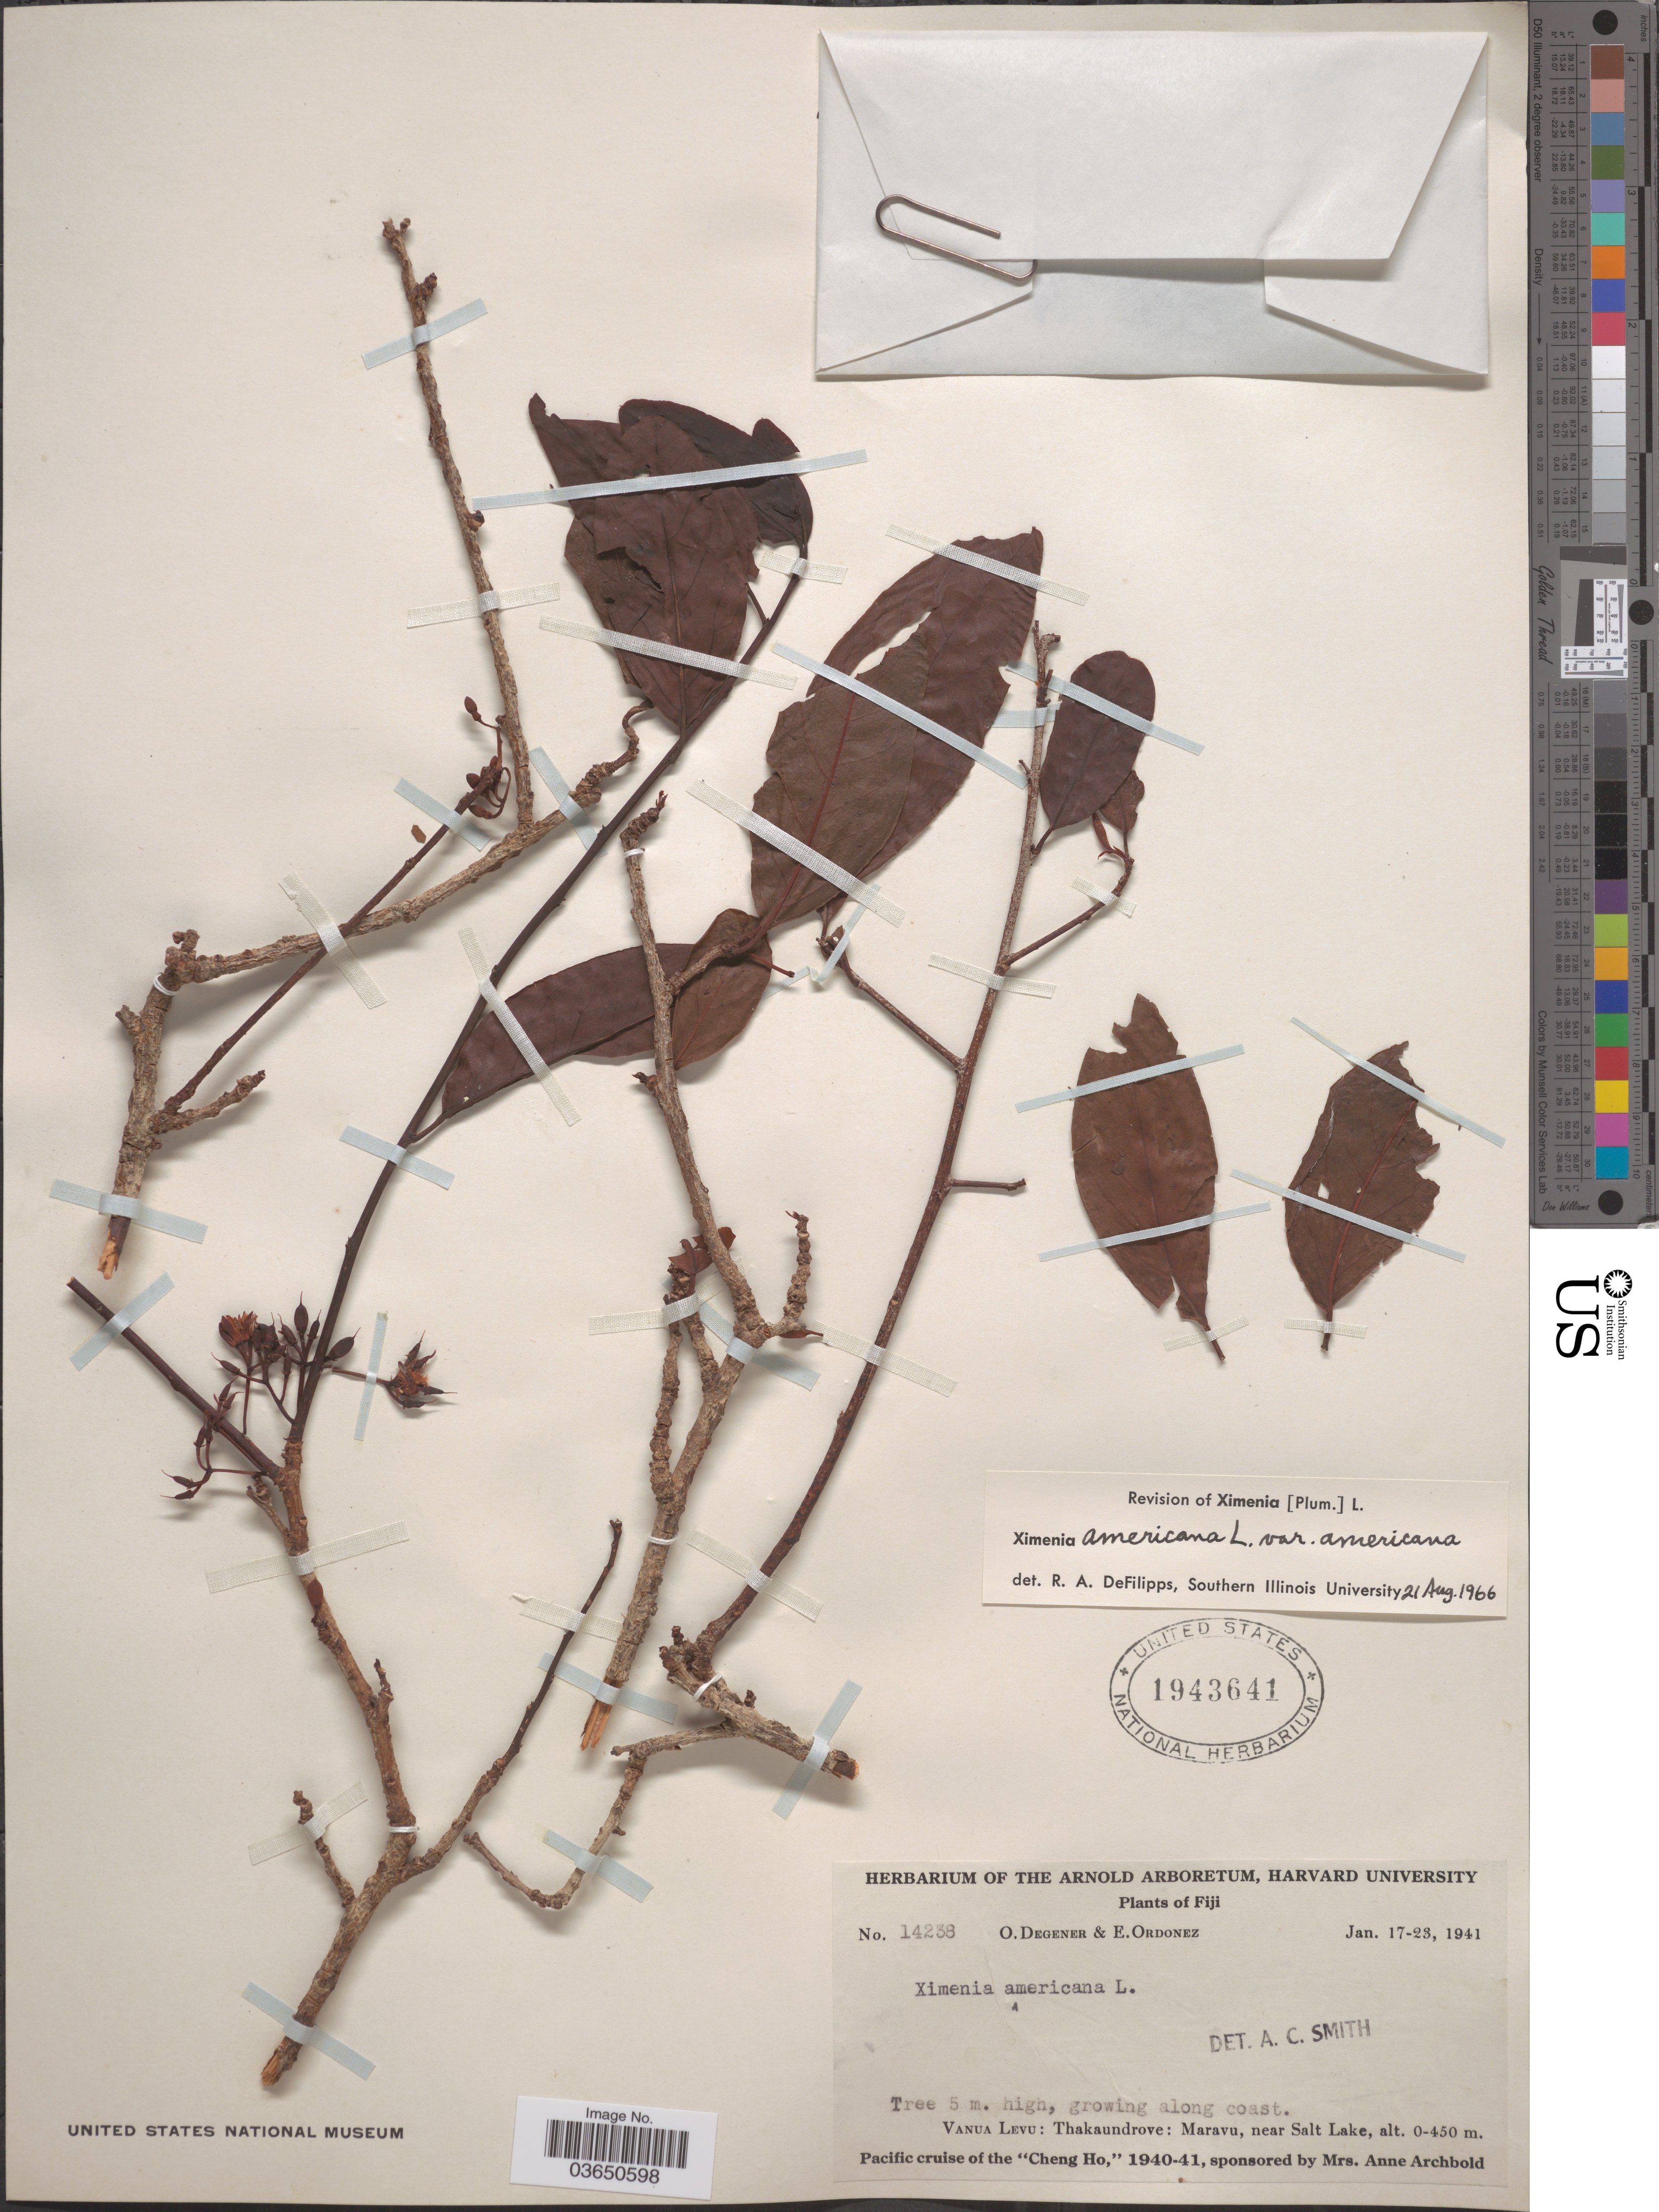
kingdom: Plantae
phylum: Tracheophyta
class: Magnoliopsida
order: Santalales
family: Ximeniaceae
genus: Ximenia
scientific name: Ximenia americana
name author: L.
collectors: O. Degener & E. Ordonez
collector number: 14238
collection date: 1941-01-17/1941-01-23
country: Fiji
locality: Growing along coast. Vanua Levu: Thakaundrove: Maravu, near Salt Lake.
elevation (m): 0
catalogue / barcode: US 1943641